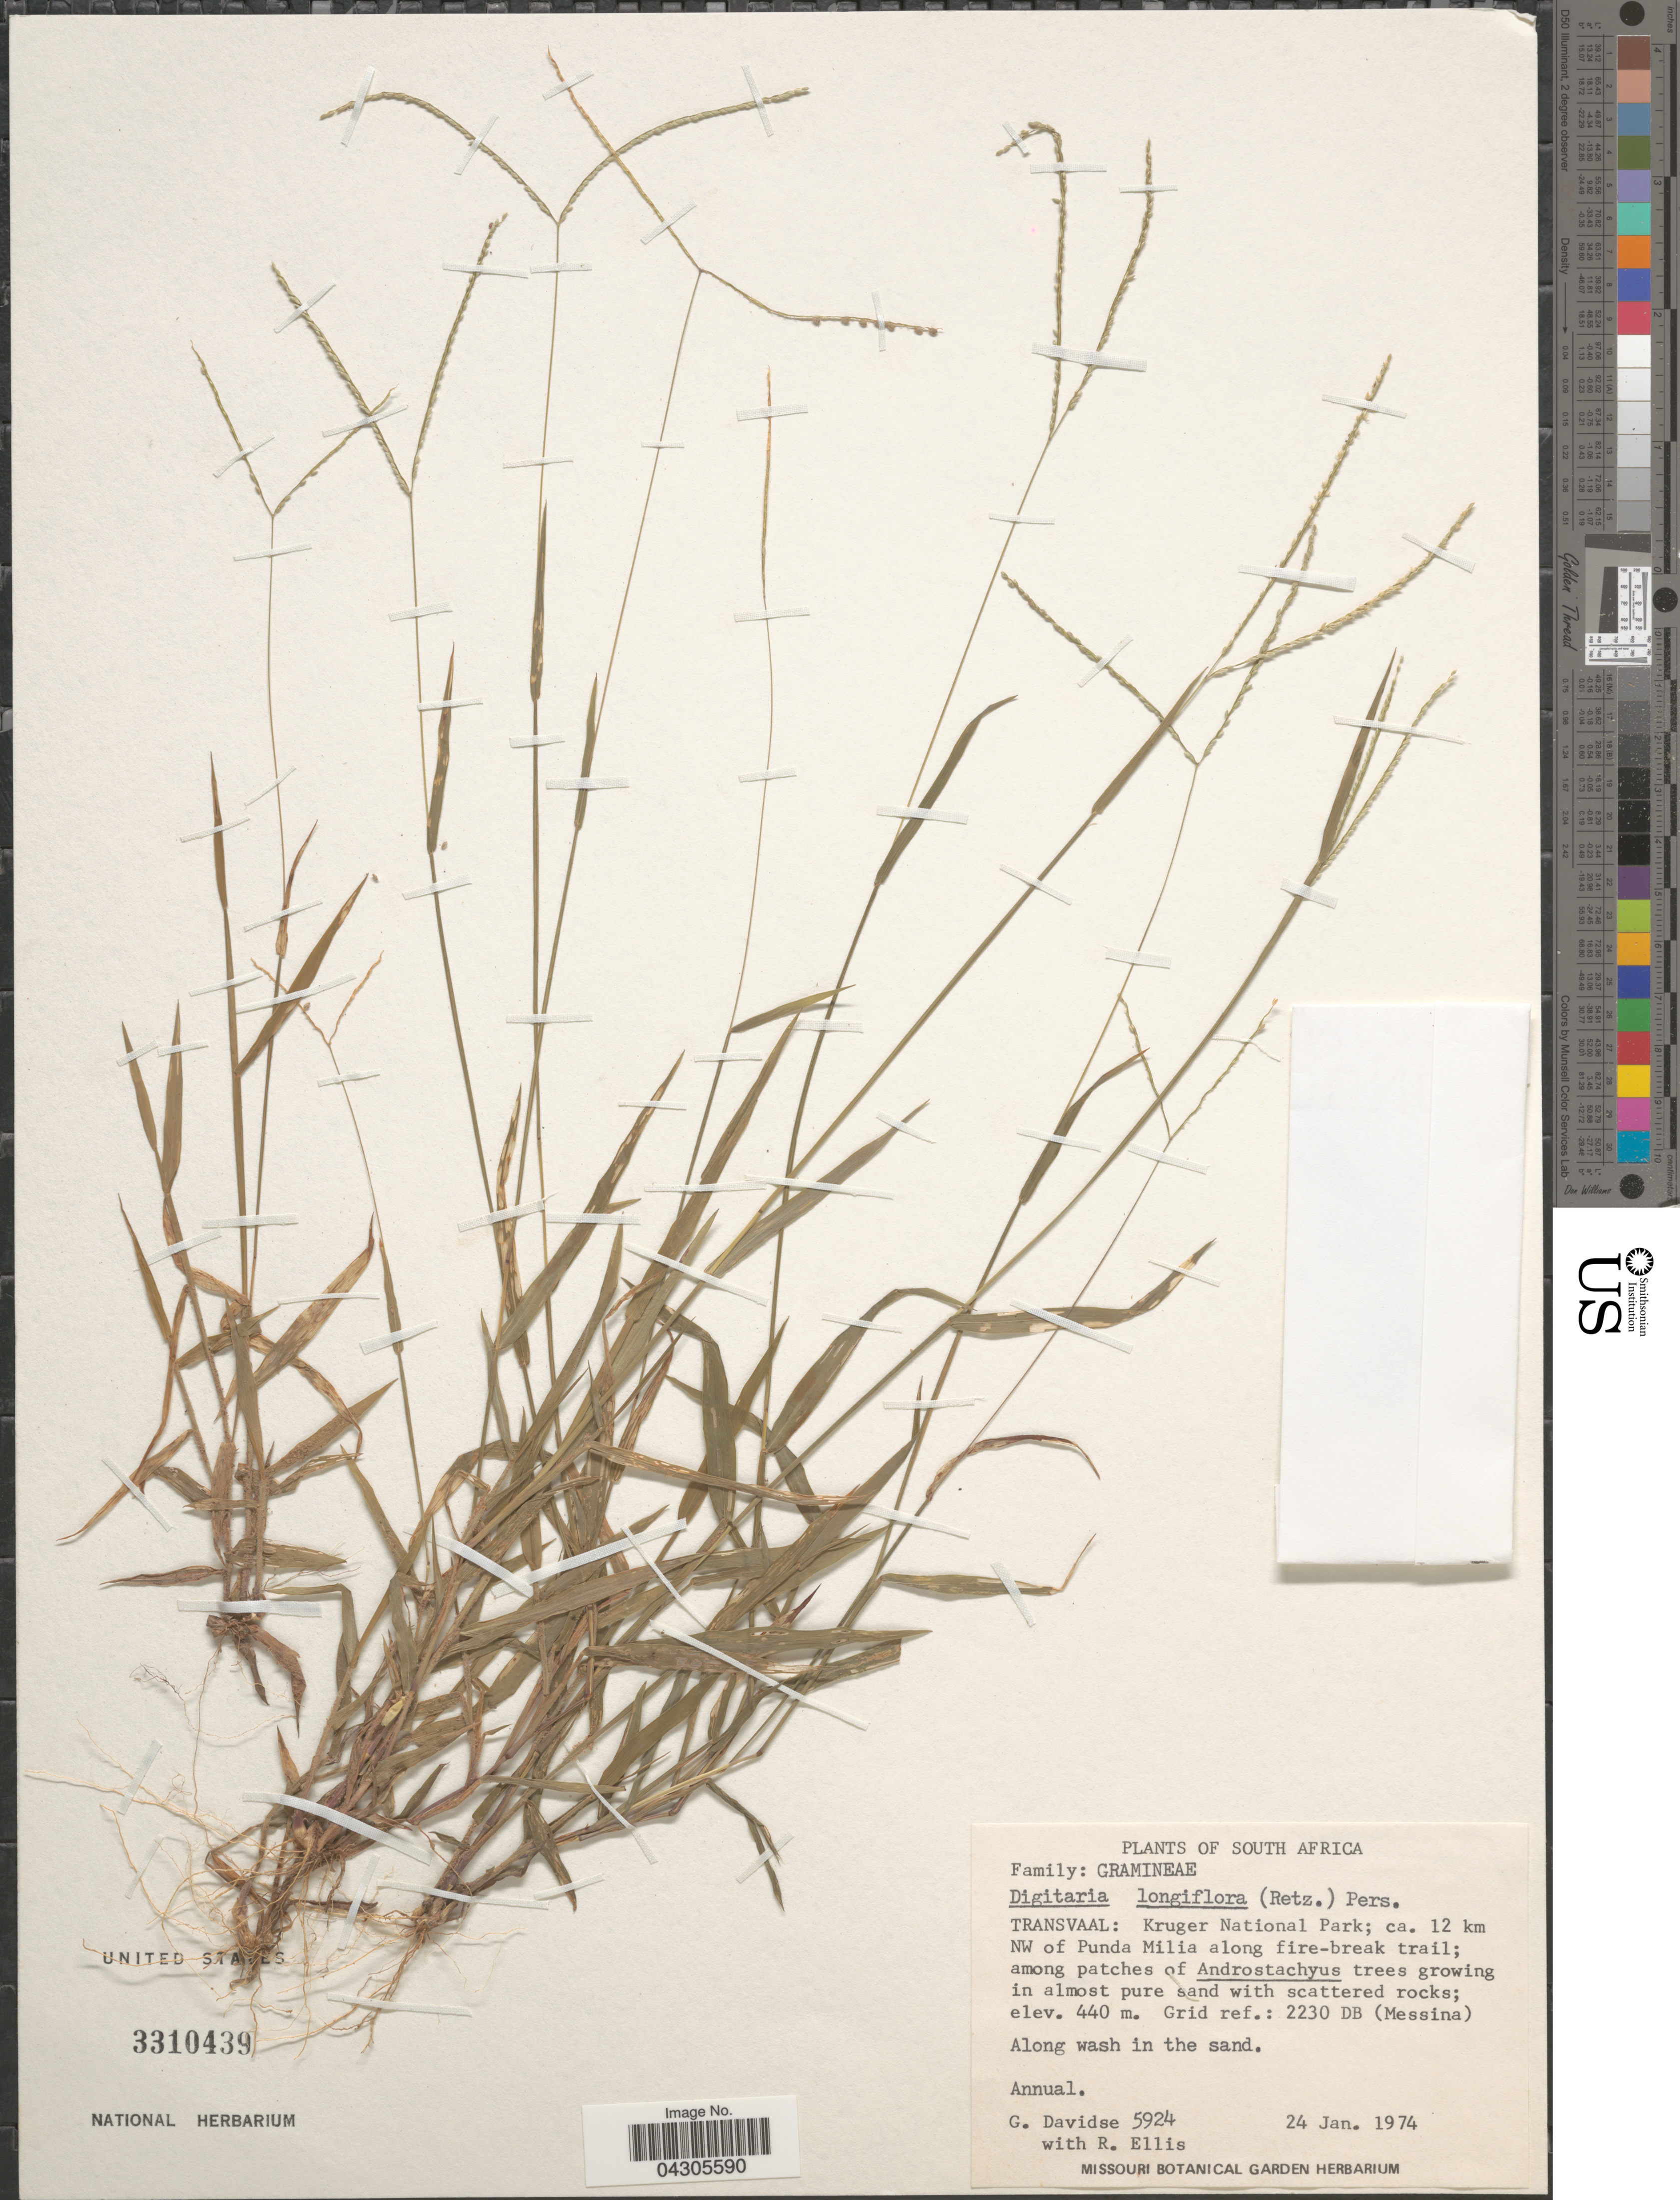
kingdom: Plantae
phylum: Tracheophyta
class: Liliopsida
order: Poales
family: Poaceae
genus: Digitaria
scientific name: Digitaria longiflora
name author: (Retz.) Pers.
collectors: G. Davidse & R. Ellis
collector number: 5924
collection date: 1974-01-24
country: South Africa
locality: Transvaal: Kruger National Park; ca. 12 km NW of Punda Milia along fire-break trail. Grid ref.: 2230 DB (Messina).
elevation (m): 440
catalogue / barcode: US 3310439